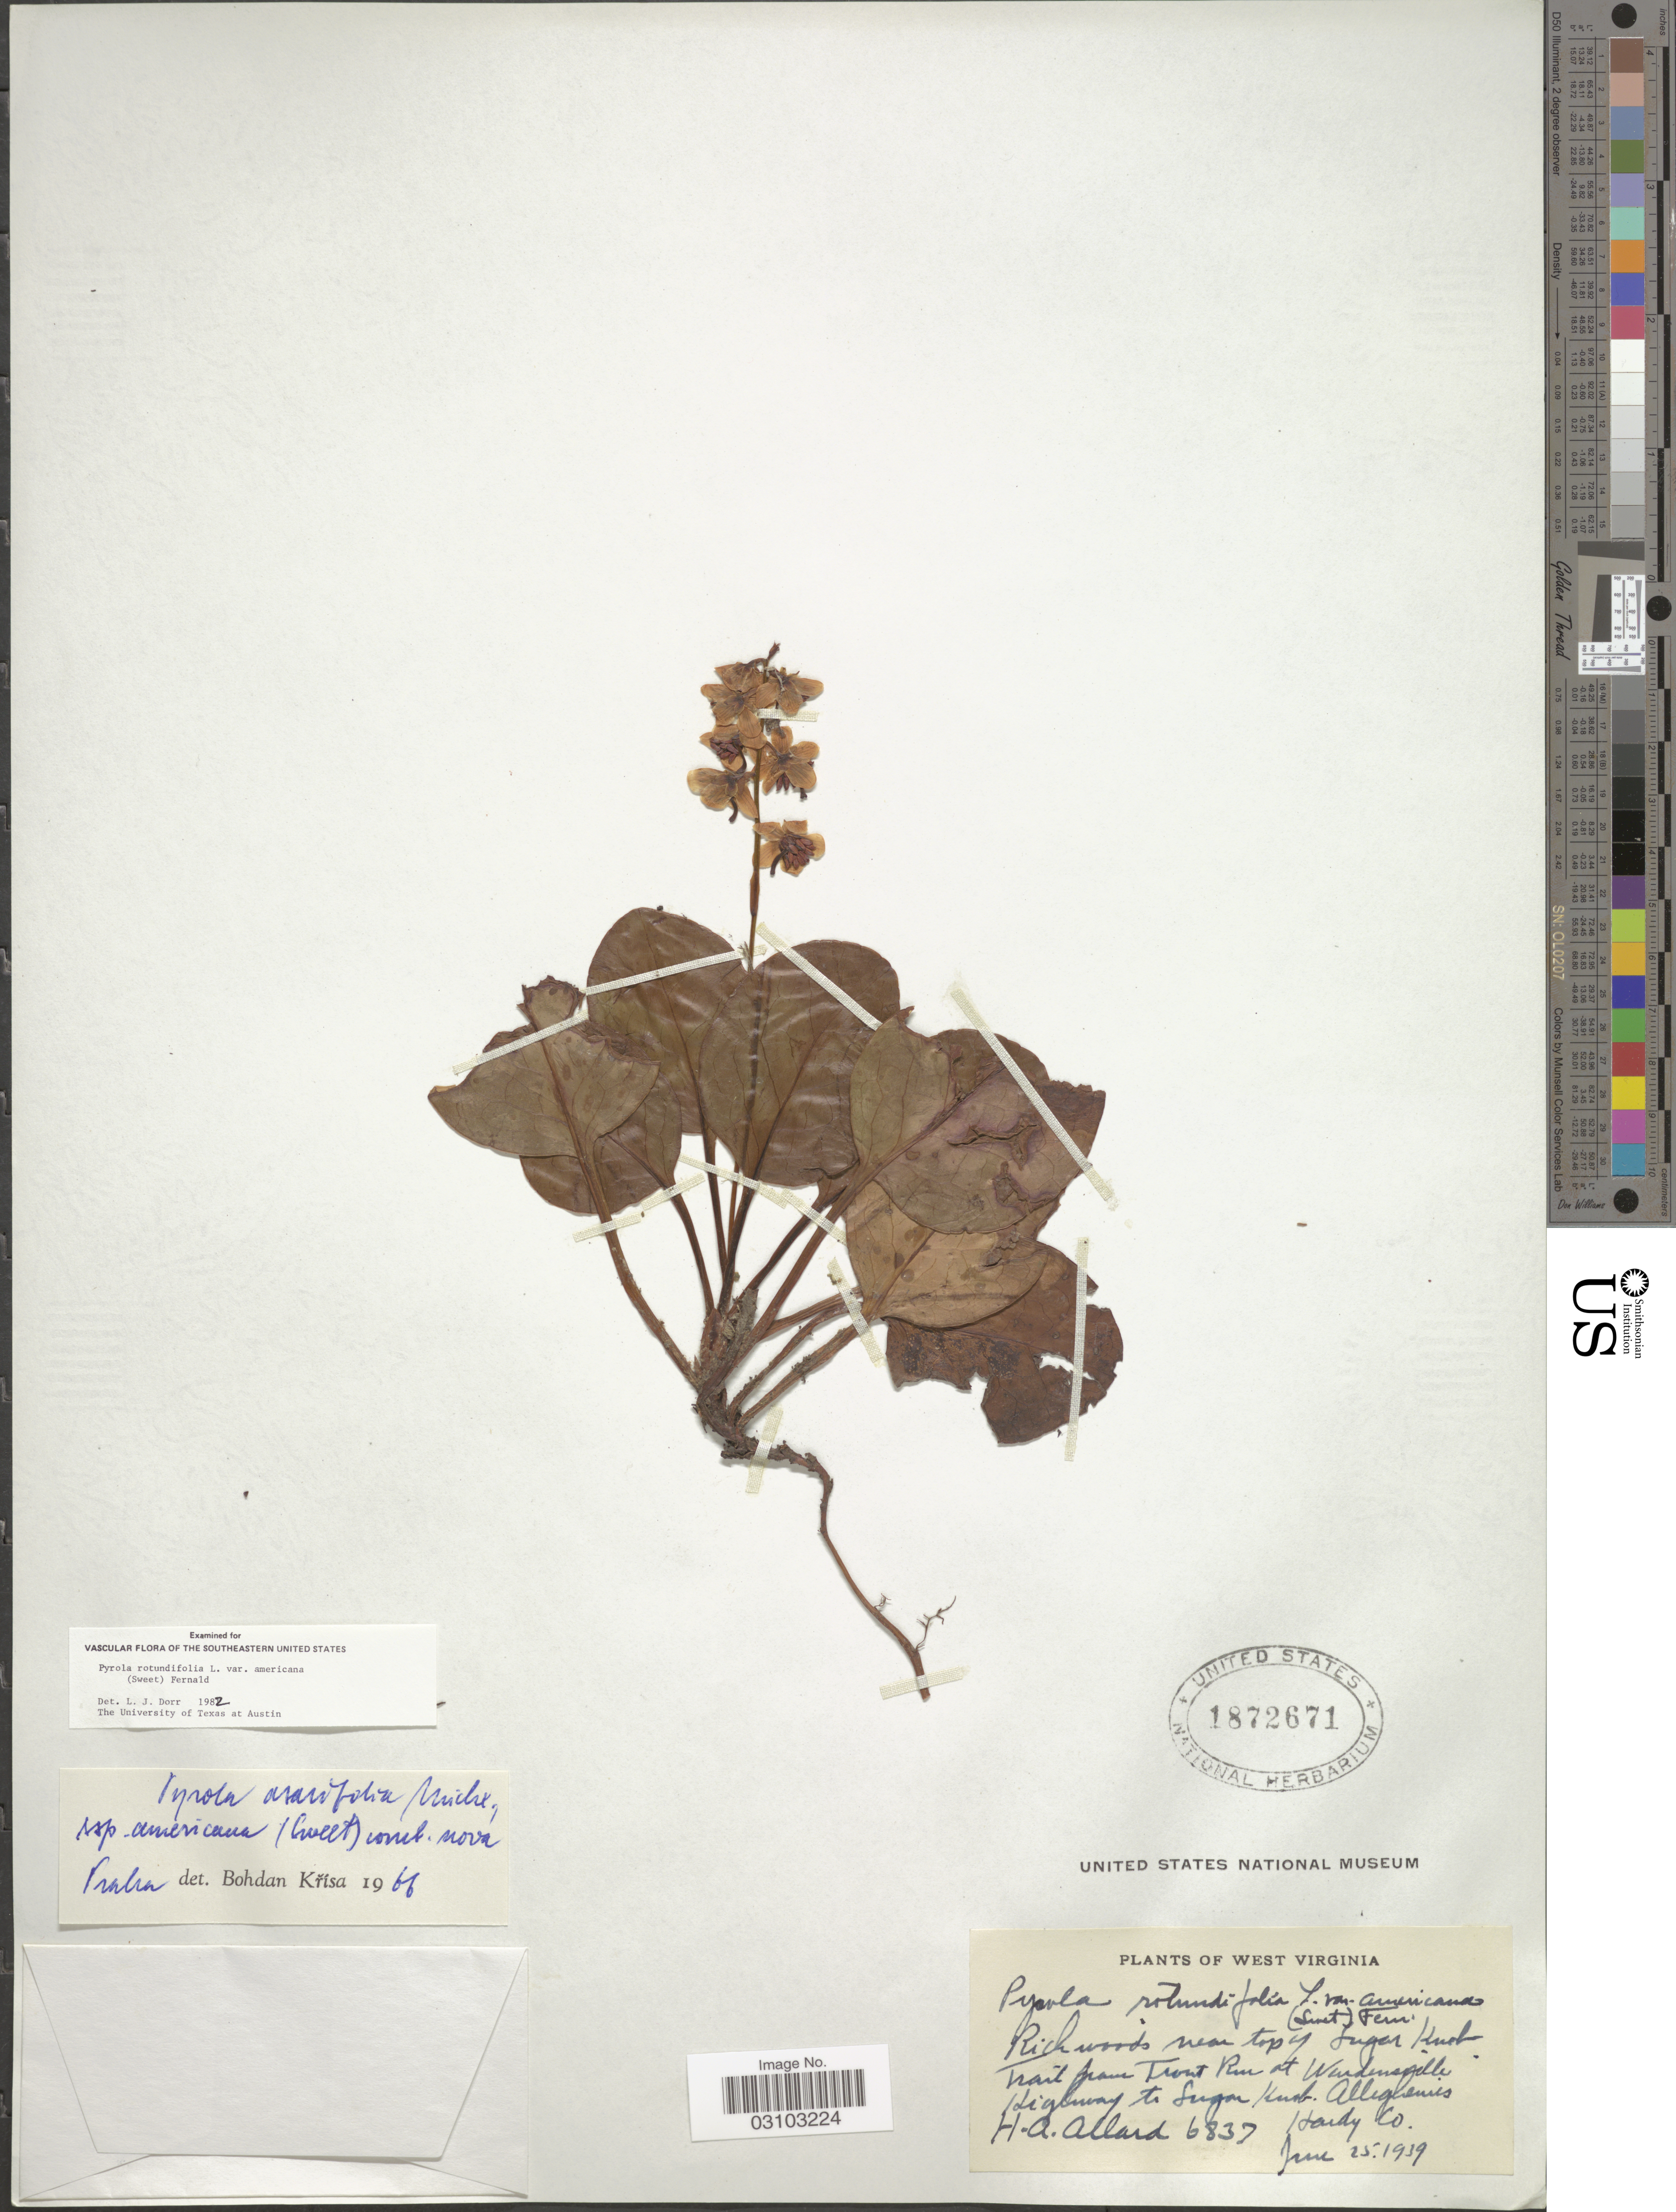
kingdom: Plantae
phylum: Tracheophyta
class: Magnoliopsida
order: Ericales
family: Ericaceae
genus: Pyrola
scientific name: Pyrola americana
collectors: H. A. Allard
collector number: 6837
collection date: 1939-06-25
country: United States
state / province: West Virginia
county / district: Hardy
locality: Rich woods near top of Sugar Knob. Trail from Trout Run at Wardensville Highway to Sugar Knob. Alleghenies Hardy Co.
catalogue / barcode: US 1872671